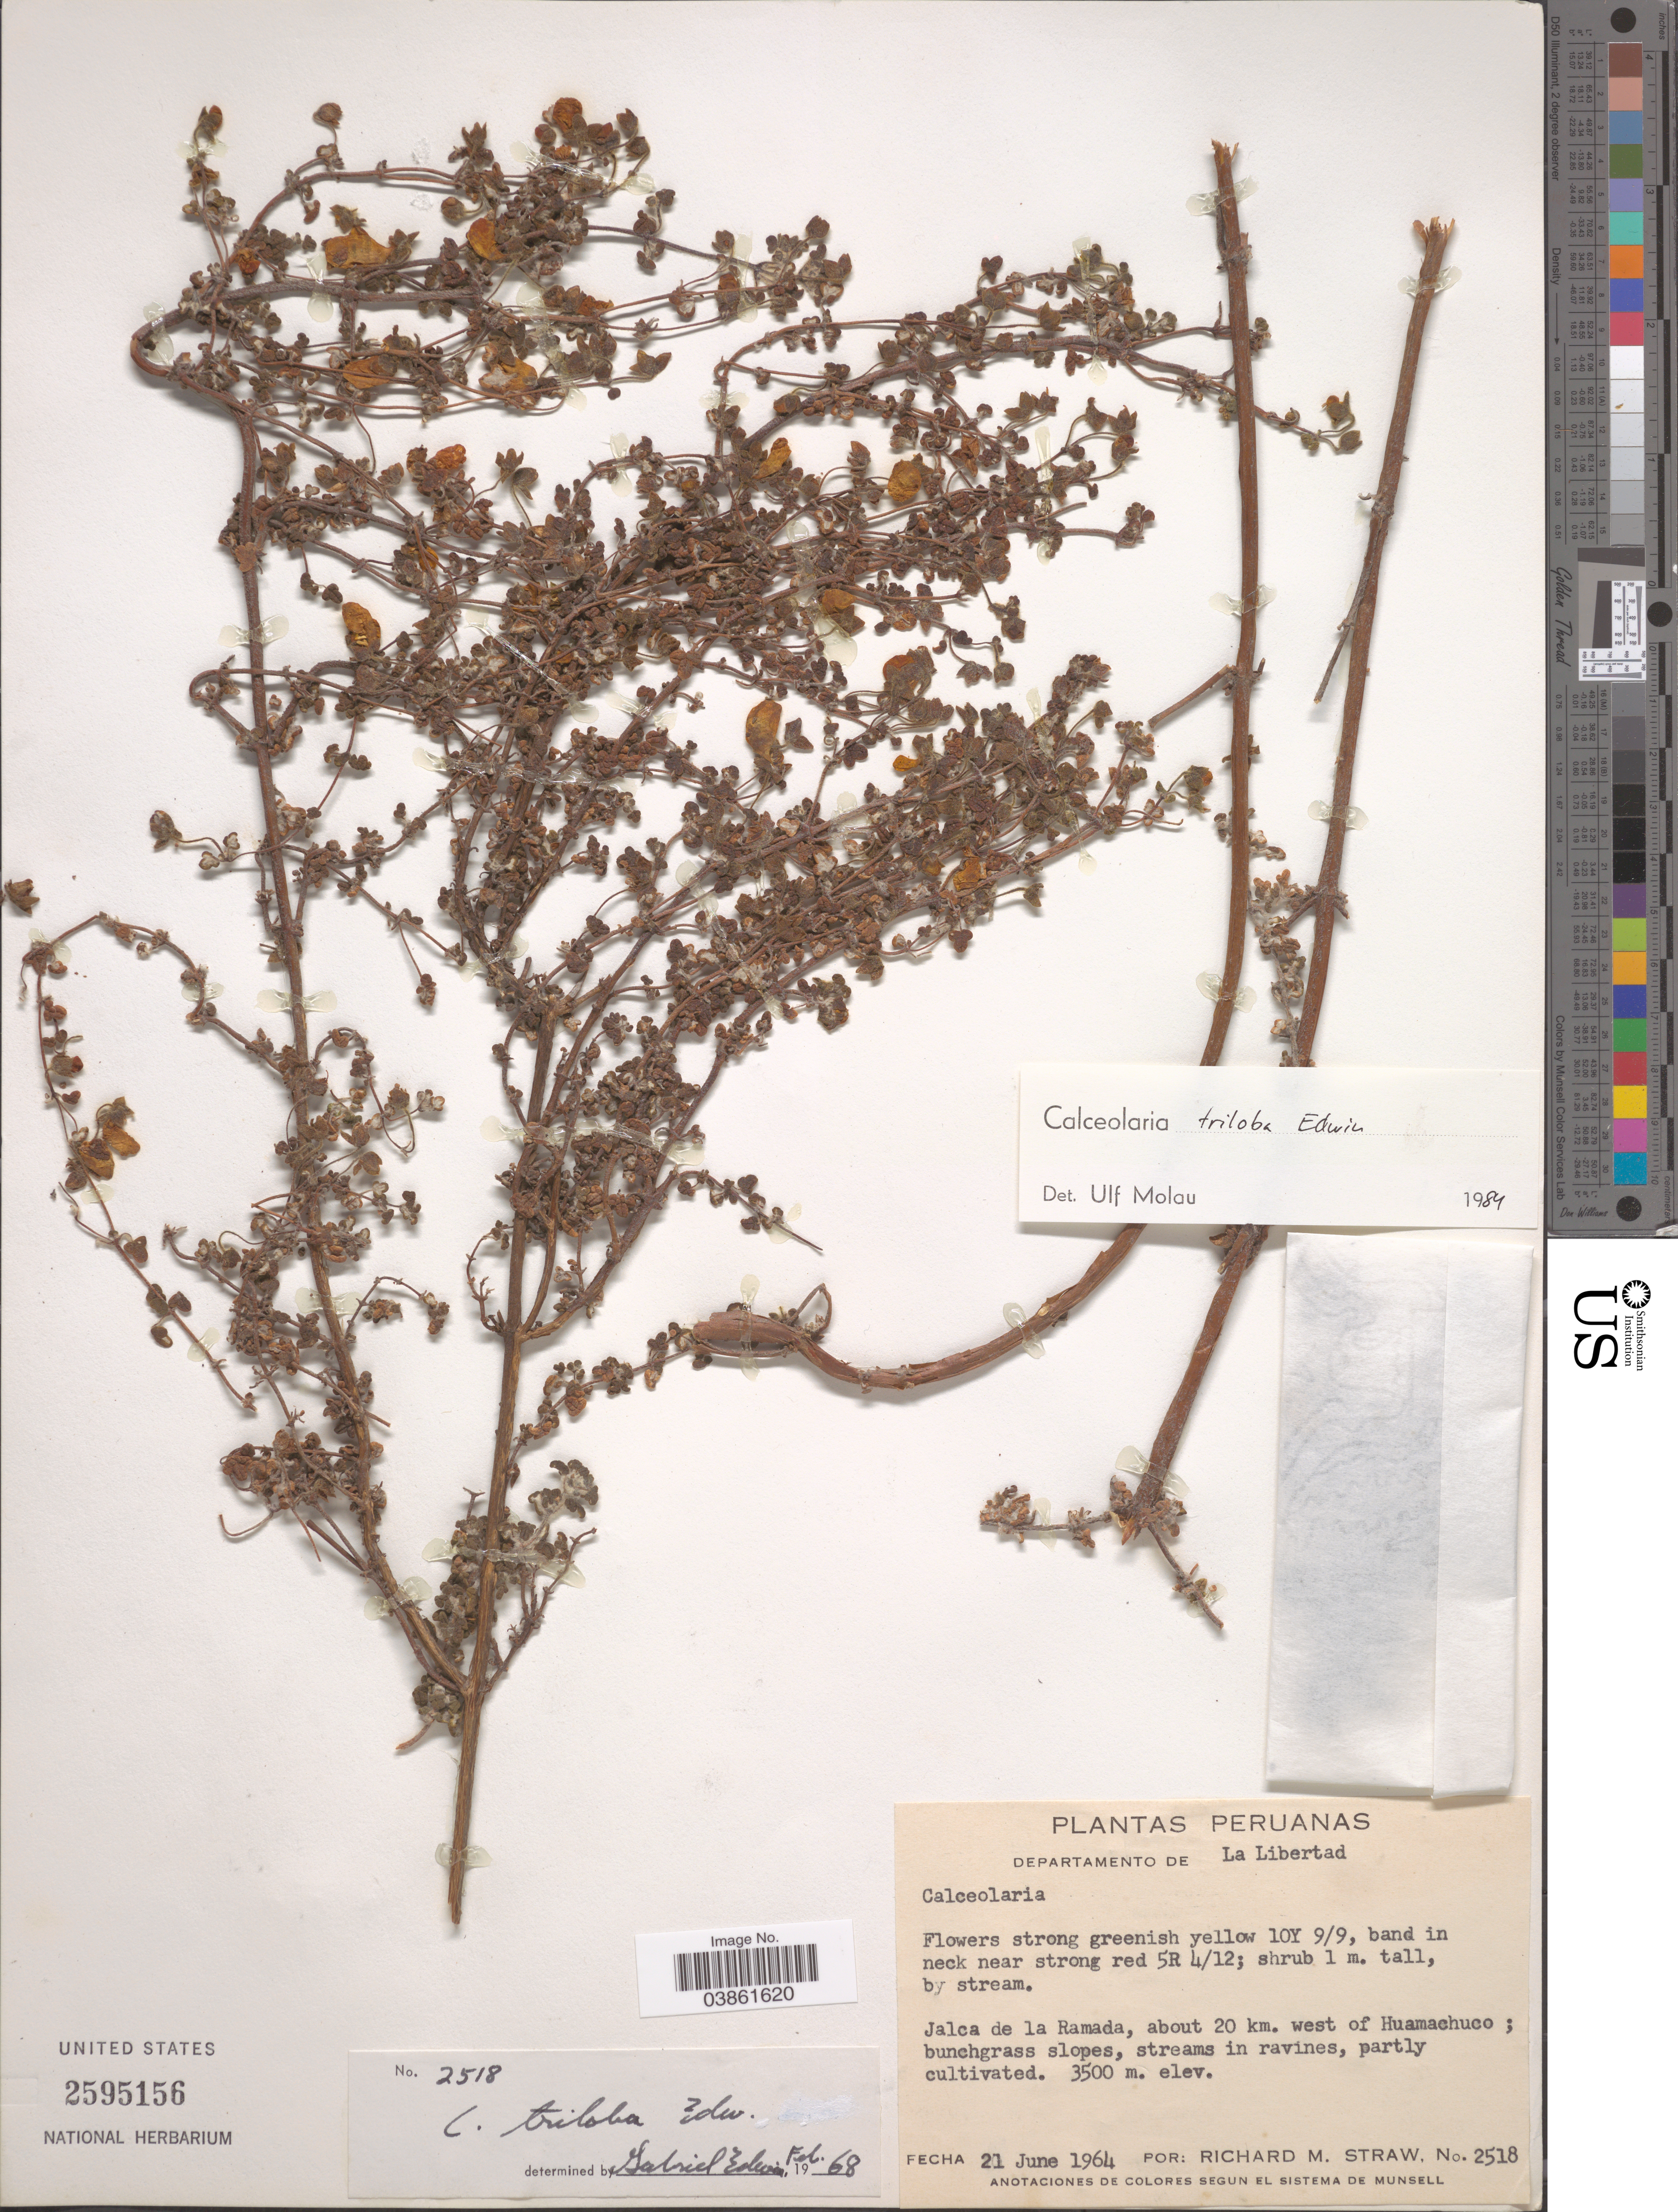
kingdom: Plantae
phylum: Tracheophyta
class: Magnoliopsida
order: Lamiales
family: Calceolariaceae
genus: Calceolaria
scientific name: Calceolaria triloba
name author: Edwin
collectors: R. M. Straw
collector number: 2518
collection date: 1964-06-21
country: Peru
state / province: La Libertad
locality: Departamento de La Libertad. Jalca de la Ramada, about 20 km. west of Huamachuco.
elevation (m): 3500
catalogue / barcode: US 2595156